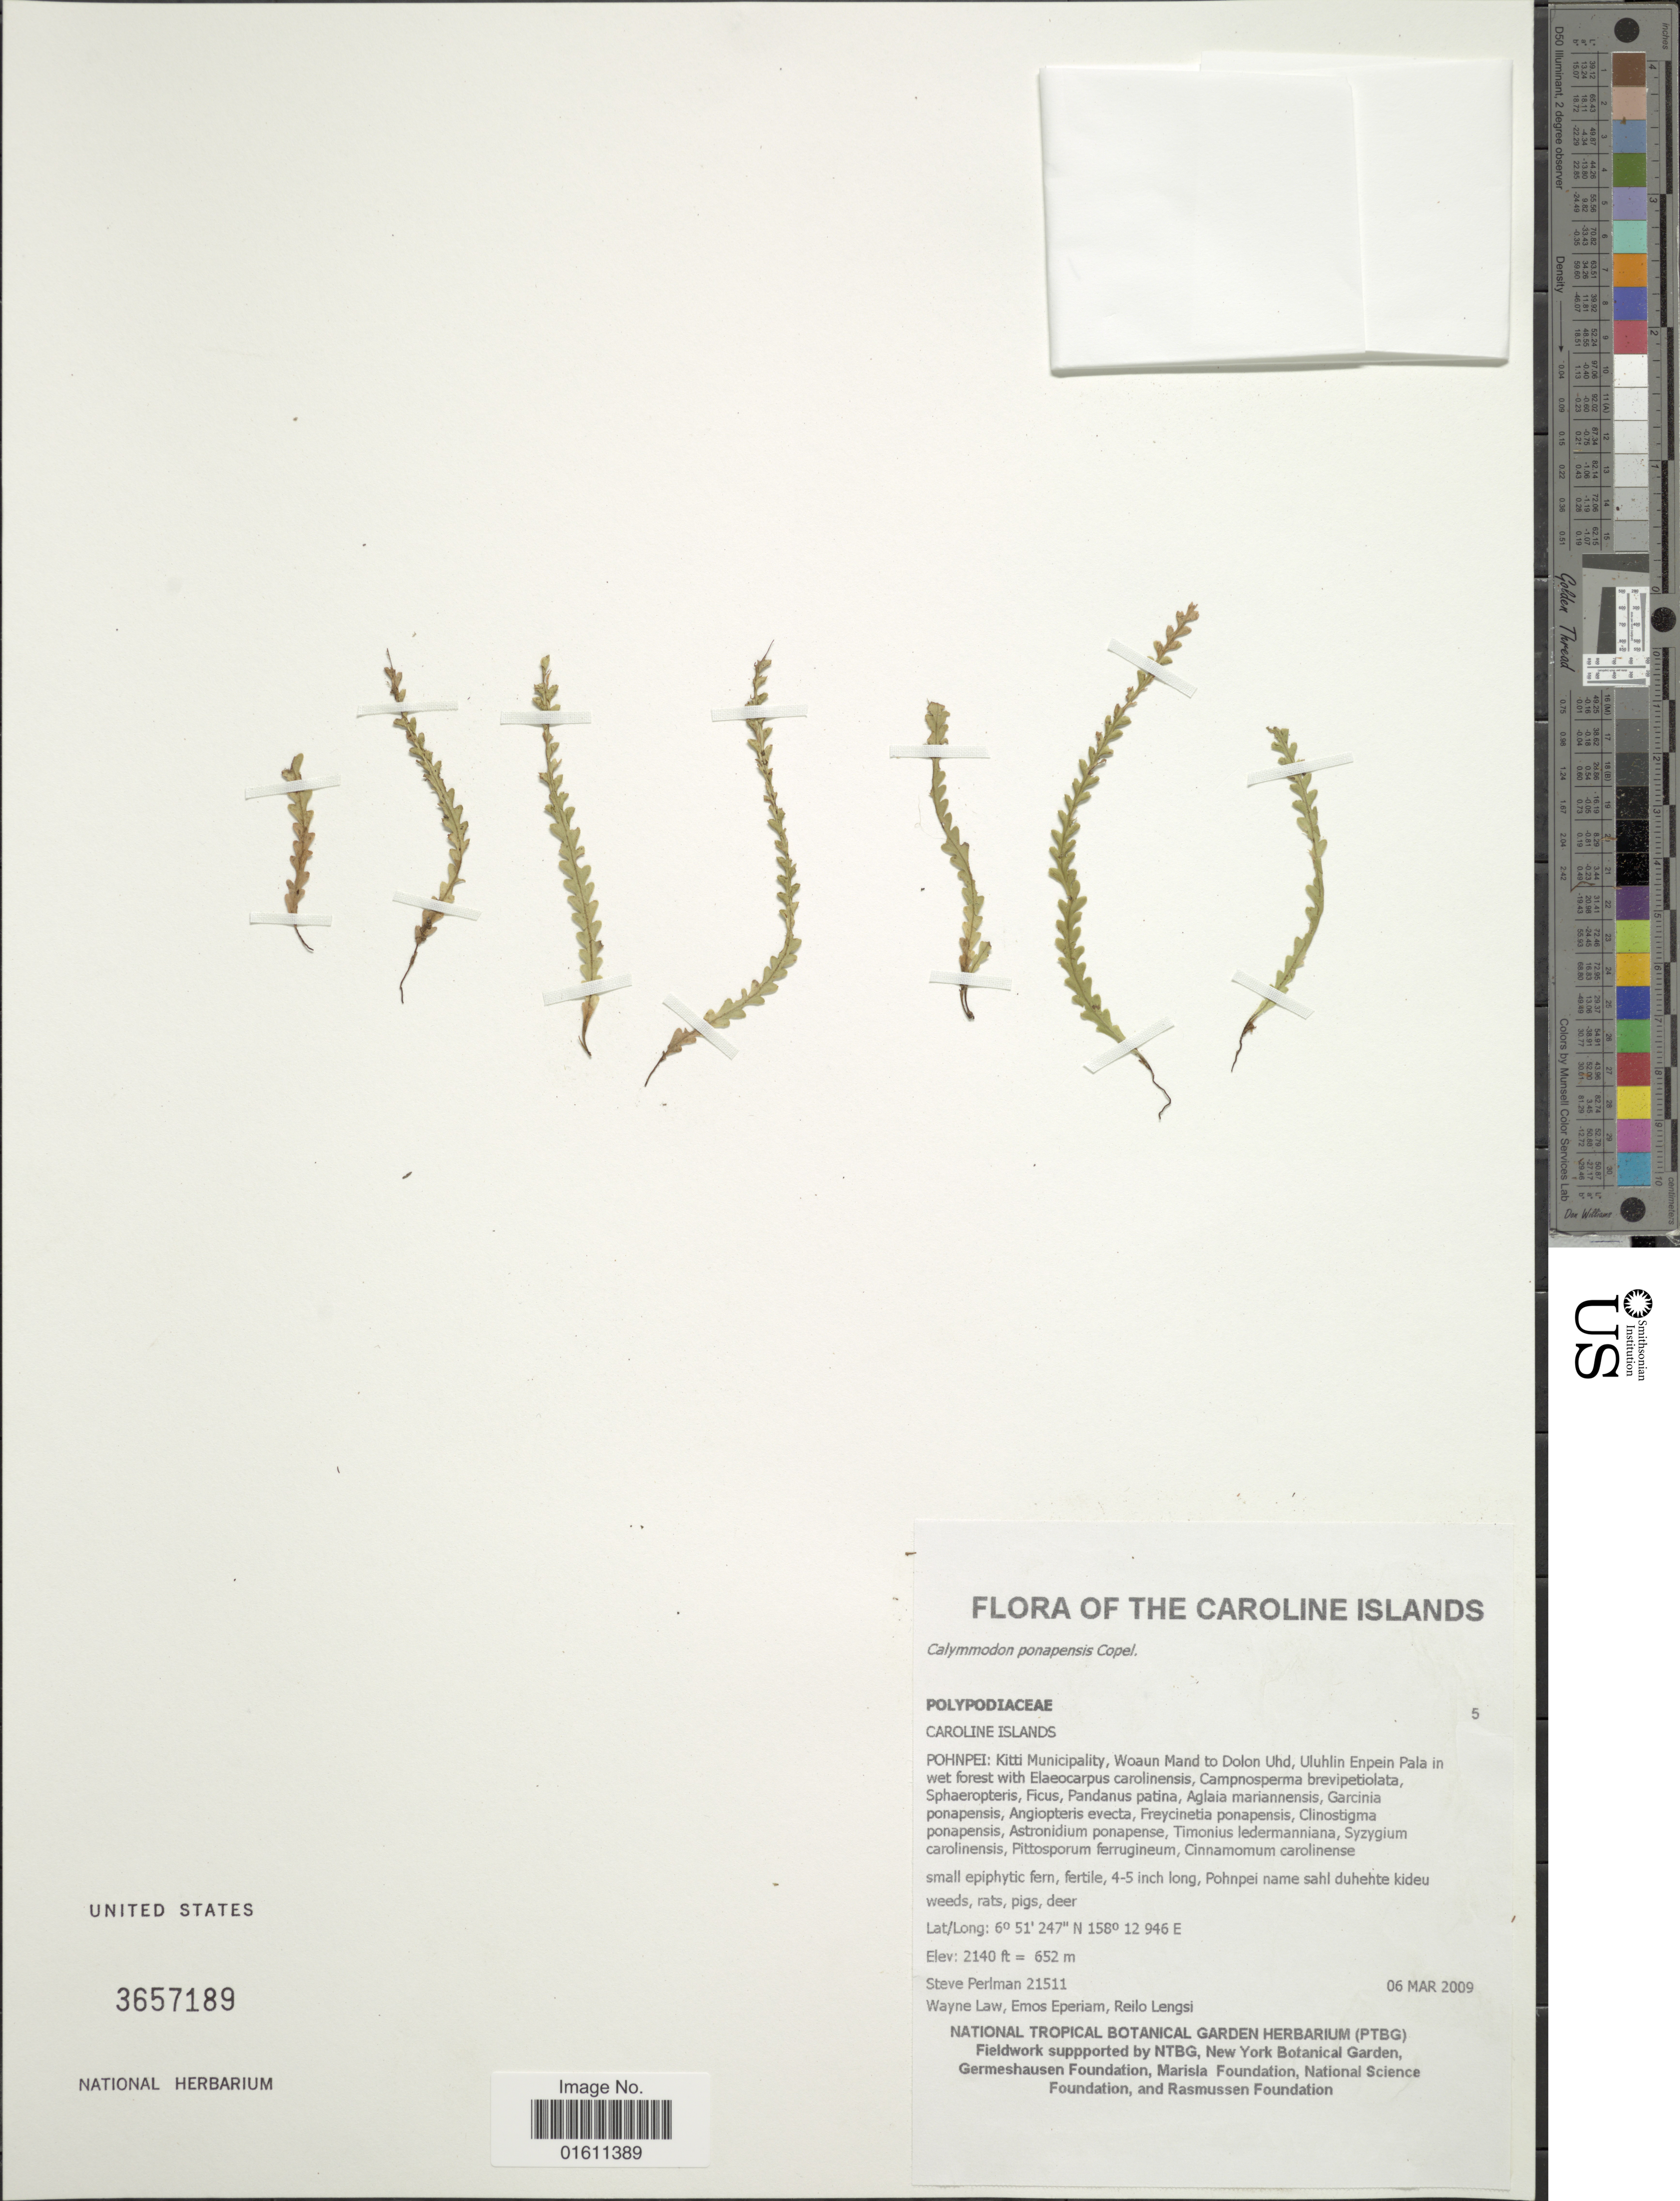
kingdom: Plantae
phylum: Tracheophyta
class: Polypodiopsida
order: Polypodiales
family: Polypodiaceae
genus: Calymmodon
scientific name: Calymmodon ponapensis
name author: Copel.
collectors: S. Perlman, W. Law, E. Eperiam & R. Lengsi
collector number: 21511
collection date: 2009-03-06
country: Micronesia, Federated States of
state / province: Pohnpei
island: Pohnpei [Ponape]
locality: The Caroline Islands, Pohnpei: Kitti Municpality, Woaun Mand To Dolon Uhd, Uluhlin Enpein Pala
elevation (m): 652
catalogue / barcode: US 3657189